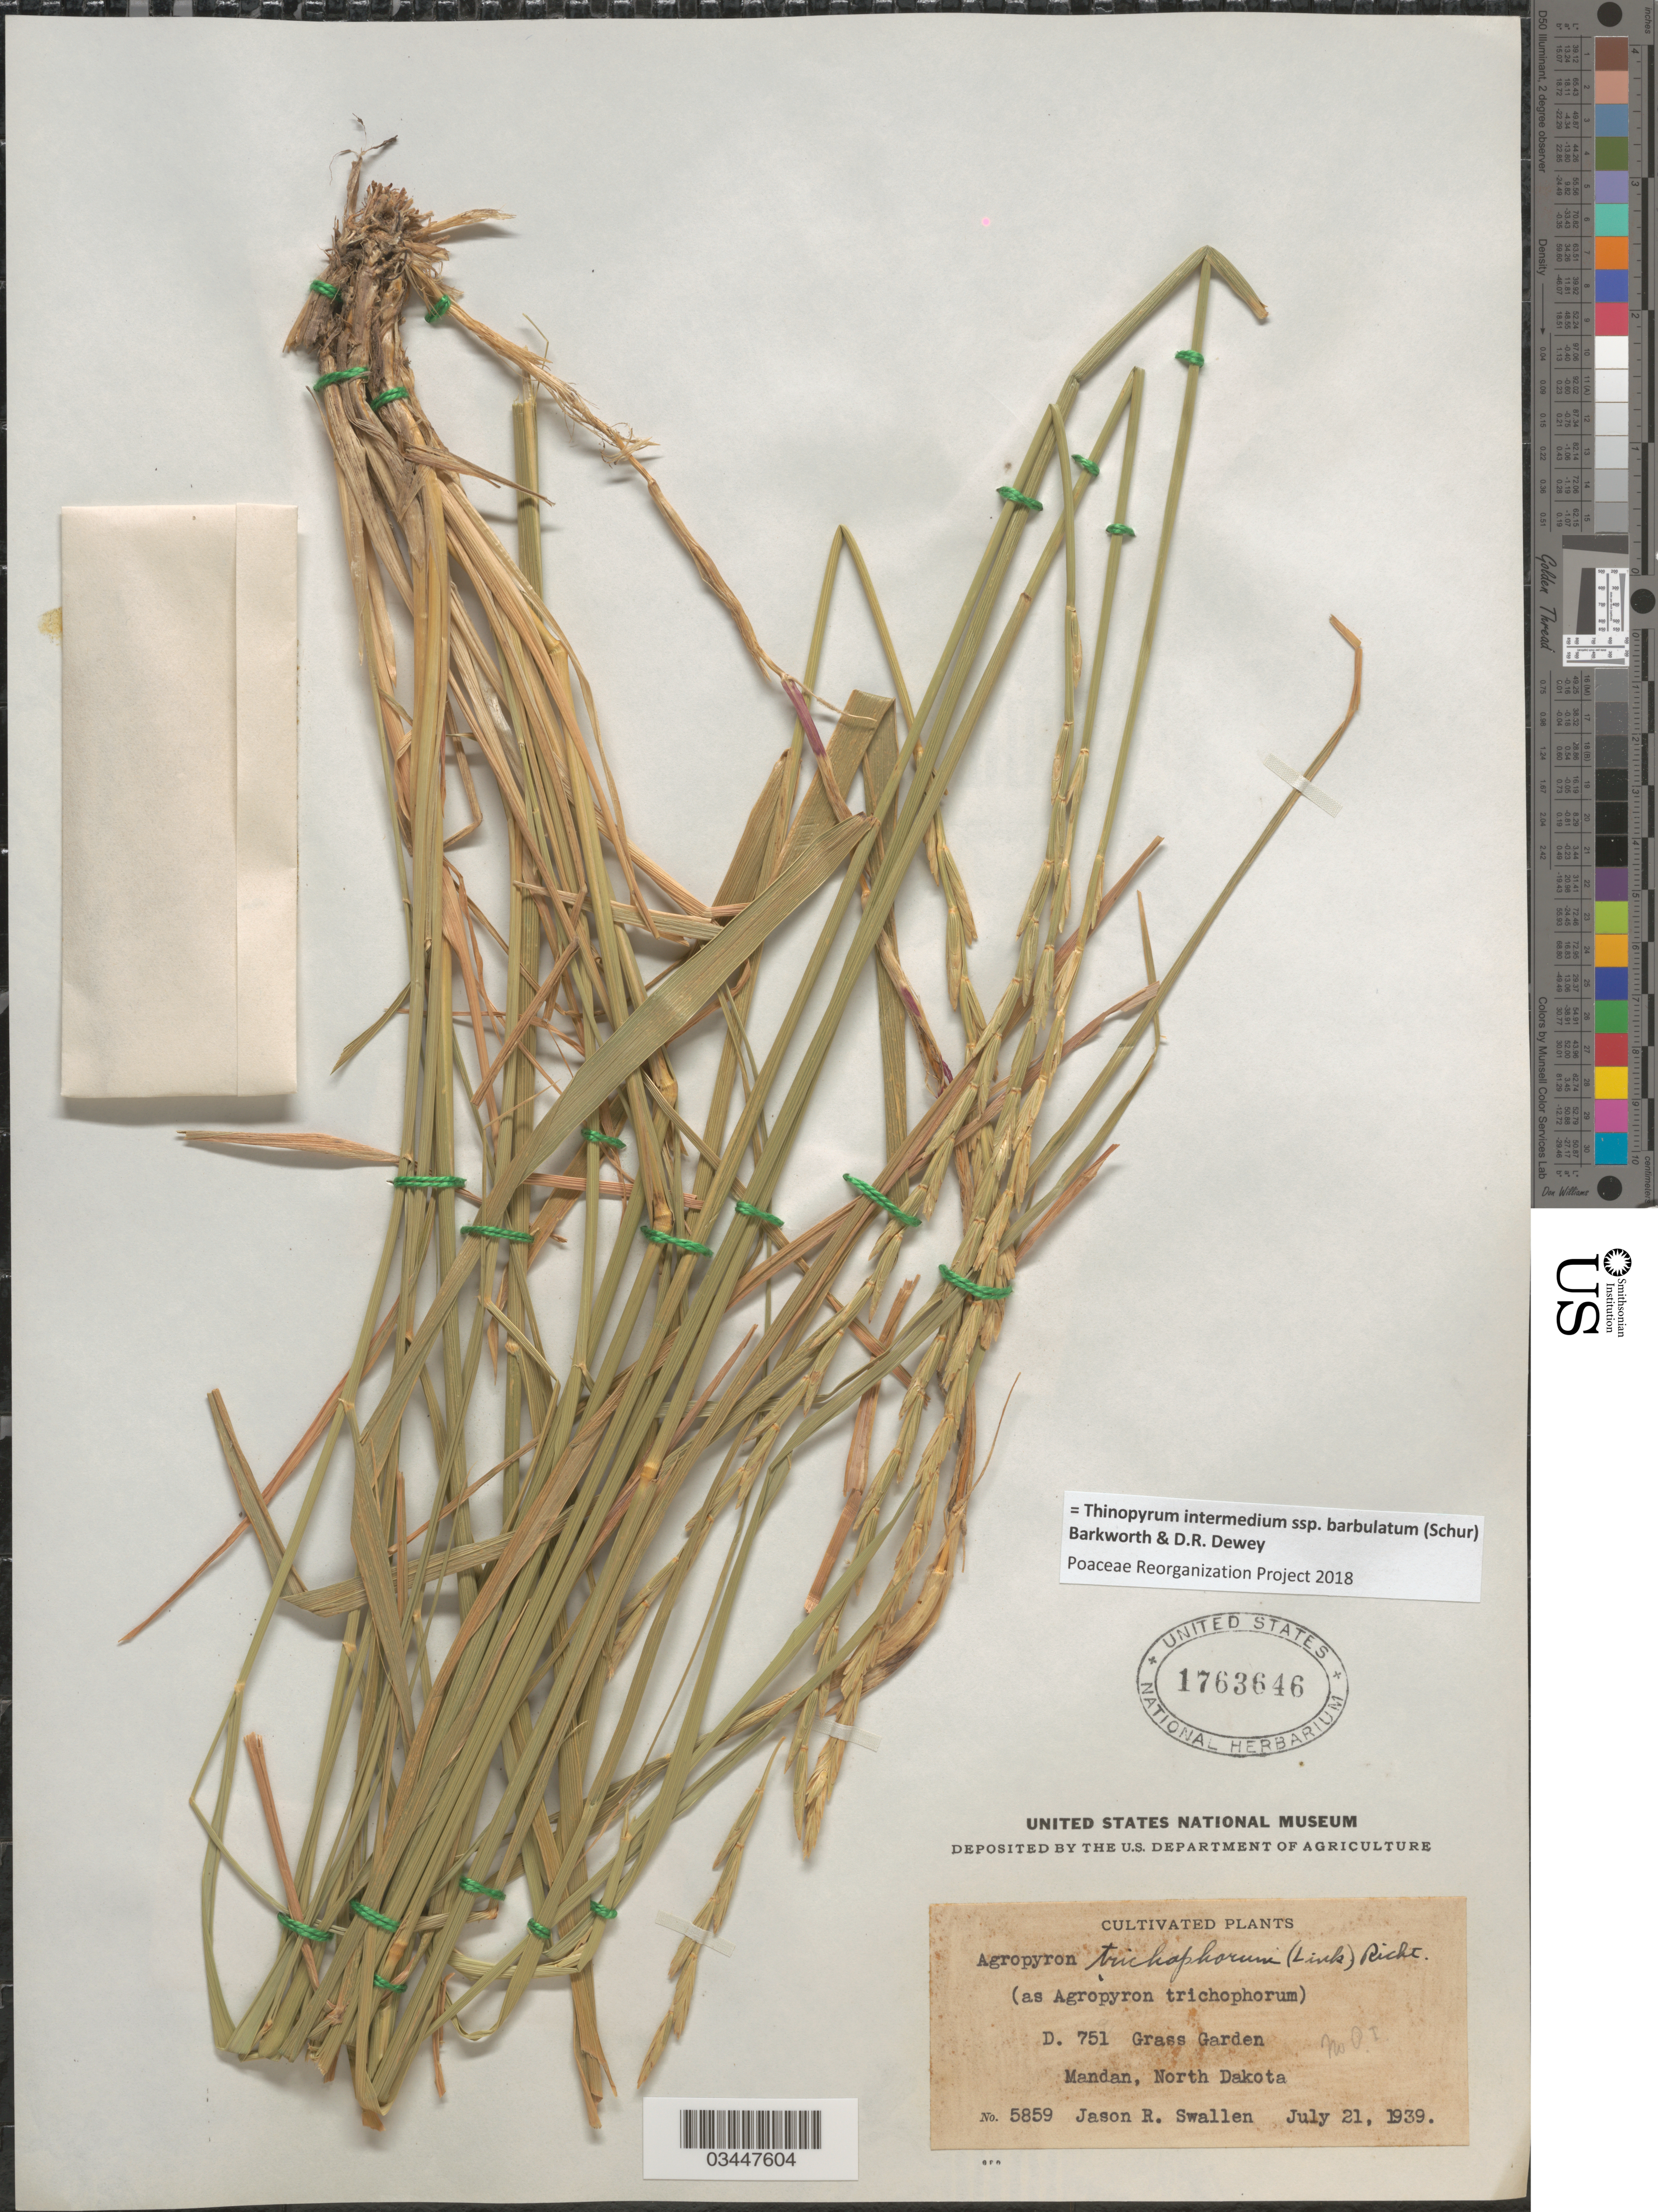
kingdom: Plantae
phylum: Tracheophyta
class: Liliopsida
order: Poales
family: Poaceae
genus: Thinopyrum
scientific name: Thinopyrum intermedium subsp. barbulatum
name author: (Schur) Barkworth & Dewey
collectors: J. R. Swallen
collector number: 5859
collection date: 1939-07-21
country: United States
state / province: North Dakota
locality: D. 751 Grass Garden. Mandan.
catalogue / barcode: US 1763646